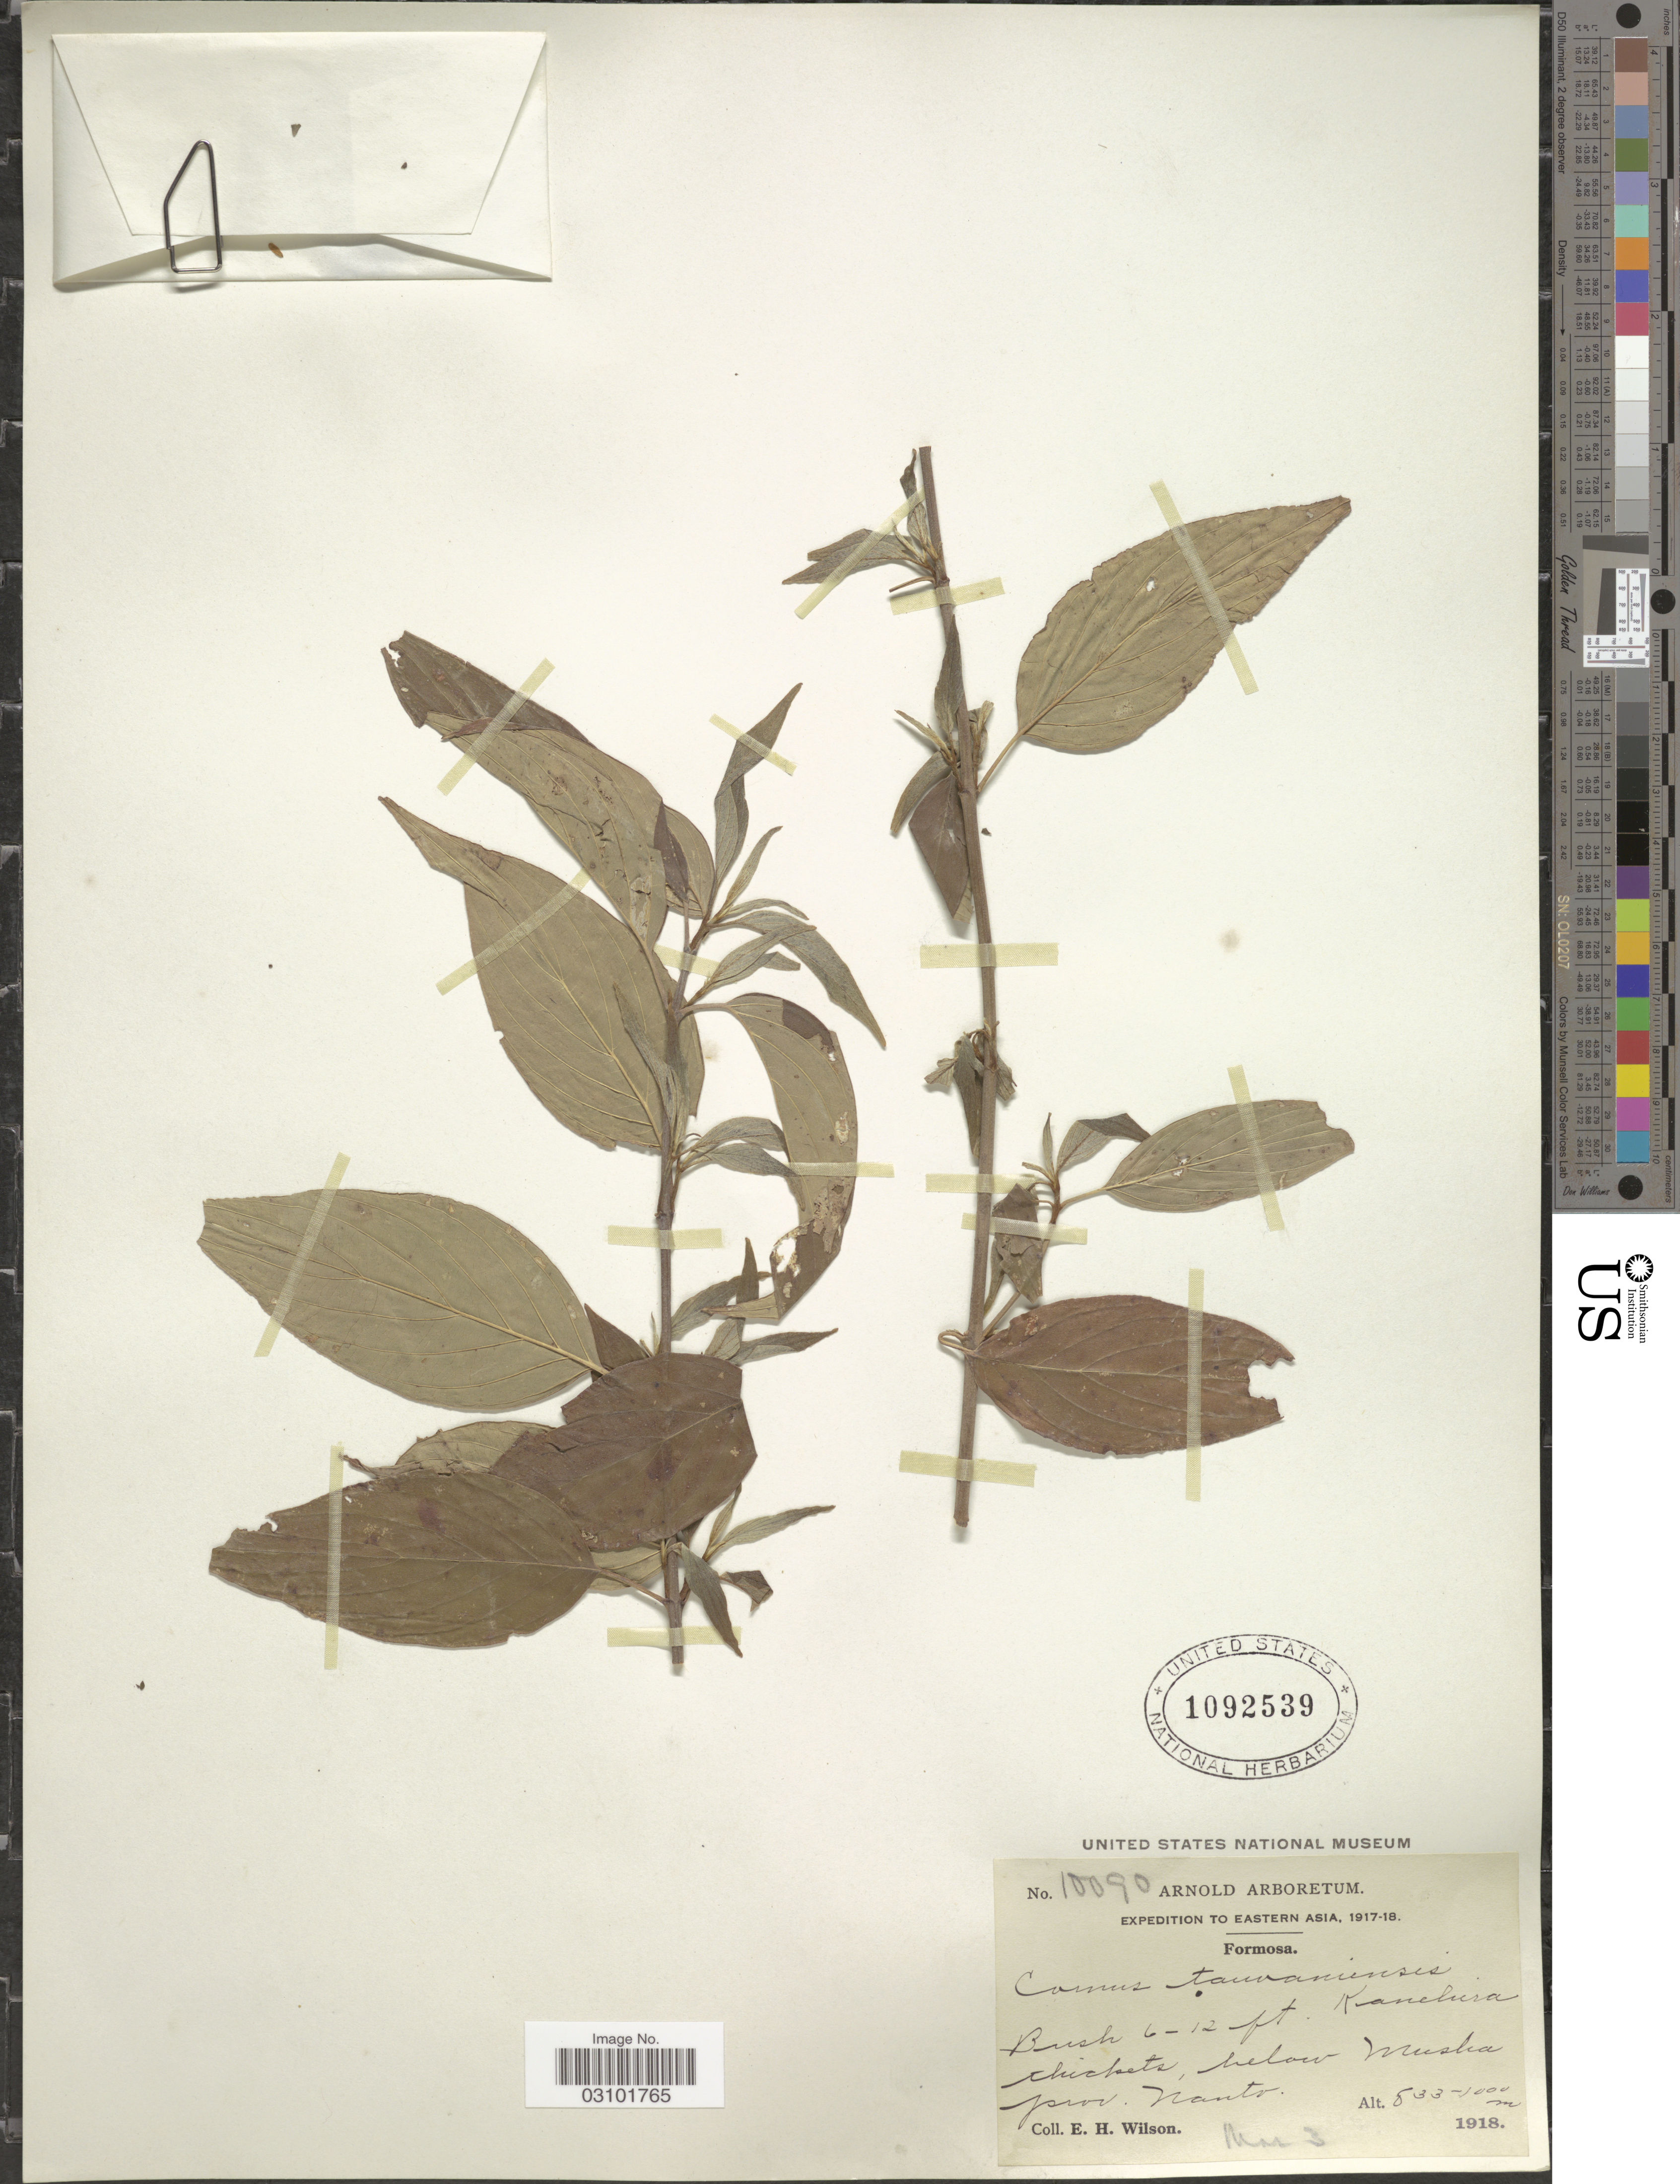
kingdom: Plantae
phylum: Tracheophyta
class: Magnoliopsida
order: Cornales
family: Cornaceae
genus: Cornus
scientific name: Cornus taiwaniensis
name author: Kaneh.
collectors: E. Wilson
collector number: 10090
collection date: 1918-03-03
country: Taiwan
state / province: Nantou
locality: Eastern Asia. Formosa. Thickets, below Muska prov. Nanto.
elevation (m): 833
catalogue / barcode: US 1092539